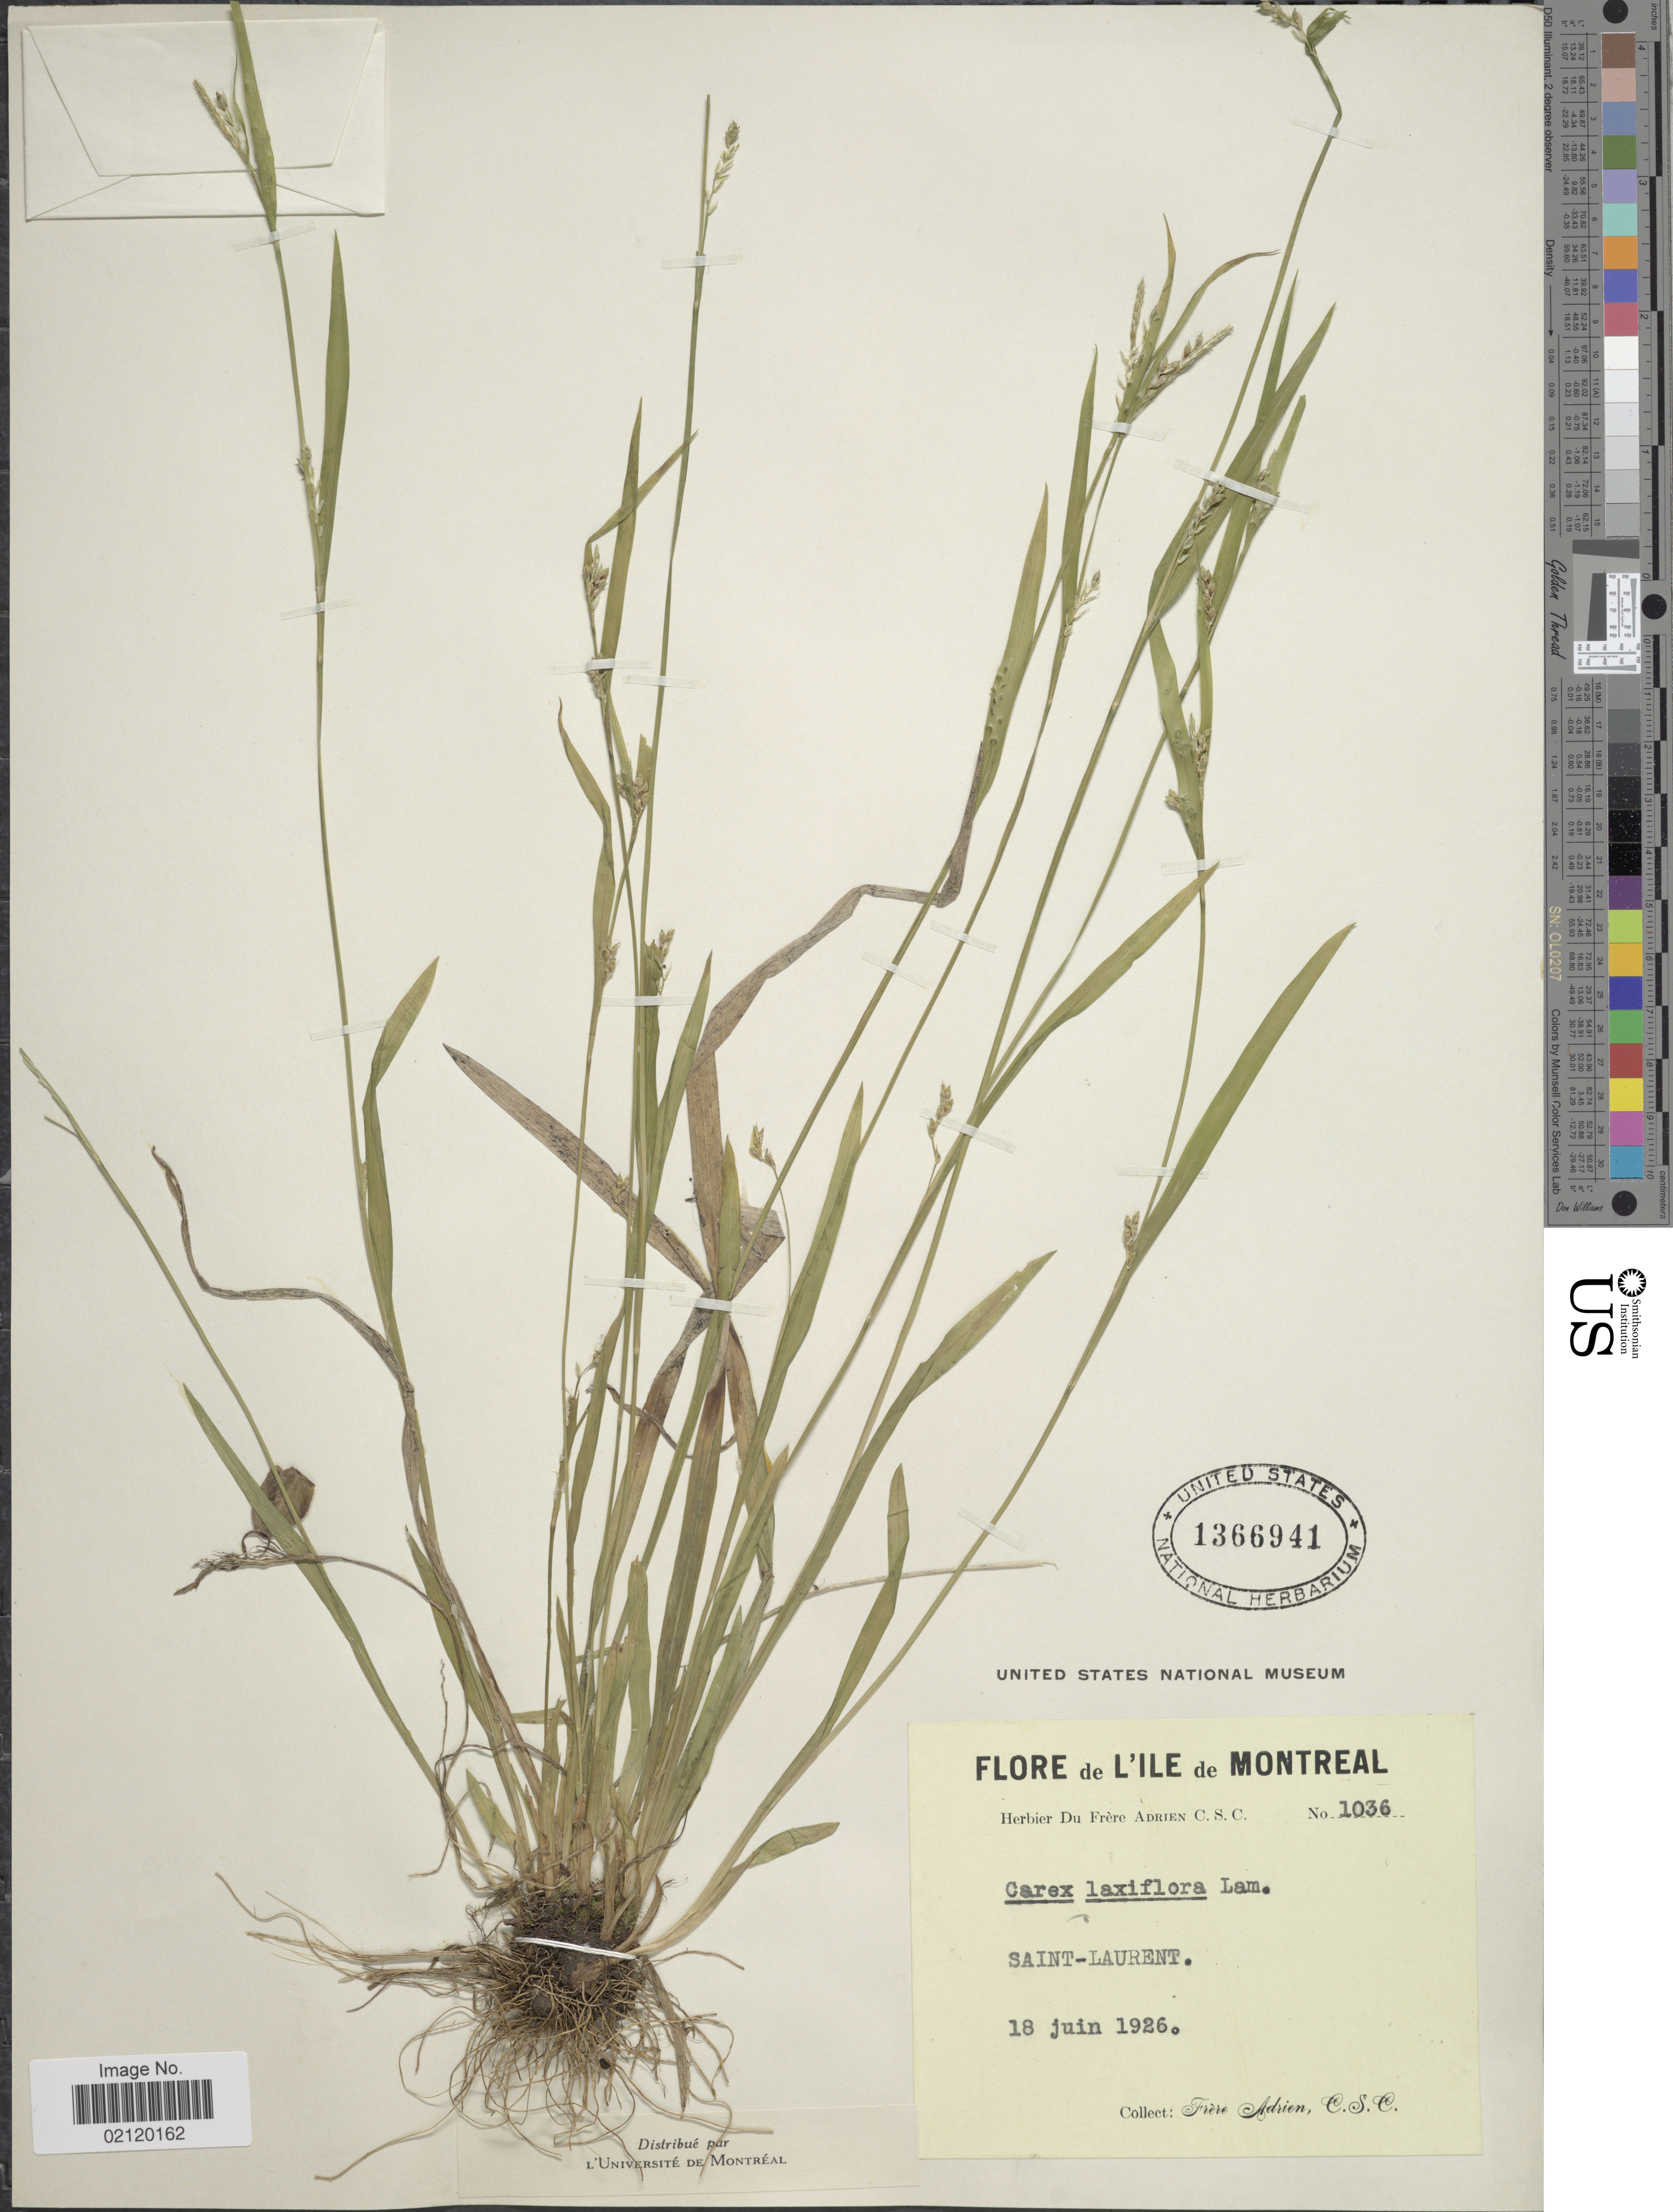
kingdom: Plantae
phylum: Tracheophyta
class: Liliopsida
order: Poales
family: Cyperaceae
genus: Carex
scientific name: Carex laxiflora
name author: Lam.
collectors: F. Adrien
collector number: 1036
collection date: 1926-06-18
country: Canada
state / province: Quebec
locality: L'Ile de Montreal. Saint-Laurent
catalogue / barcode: US 1366941